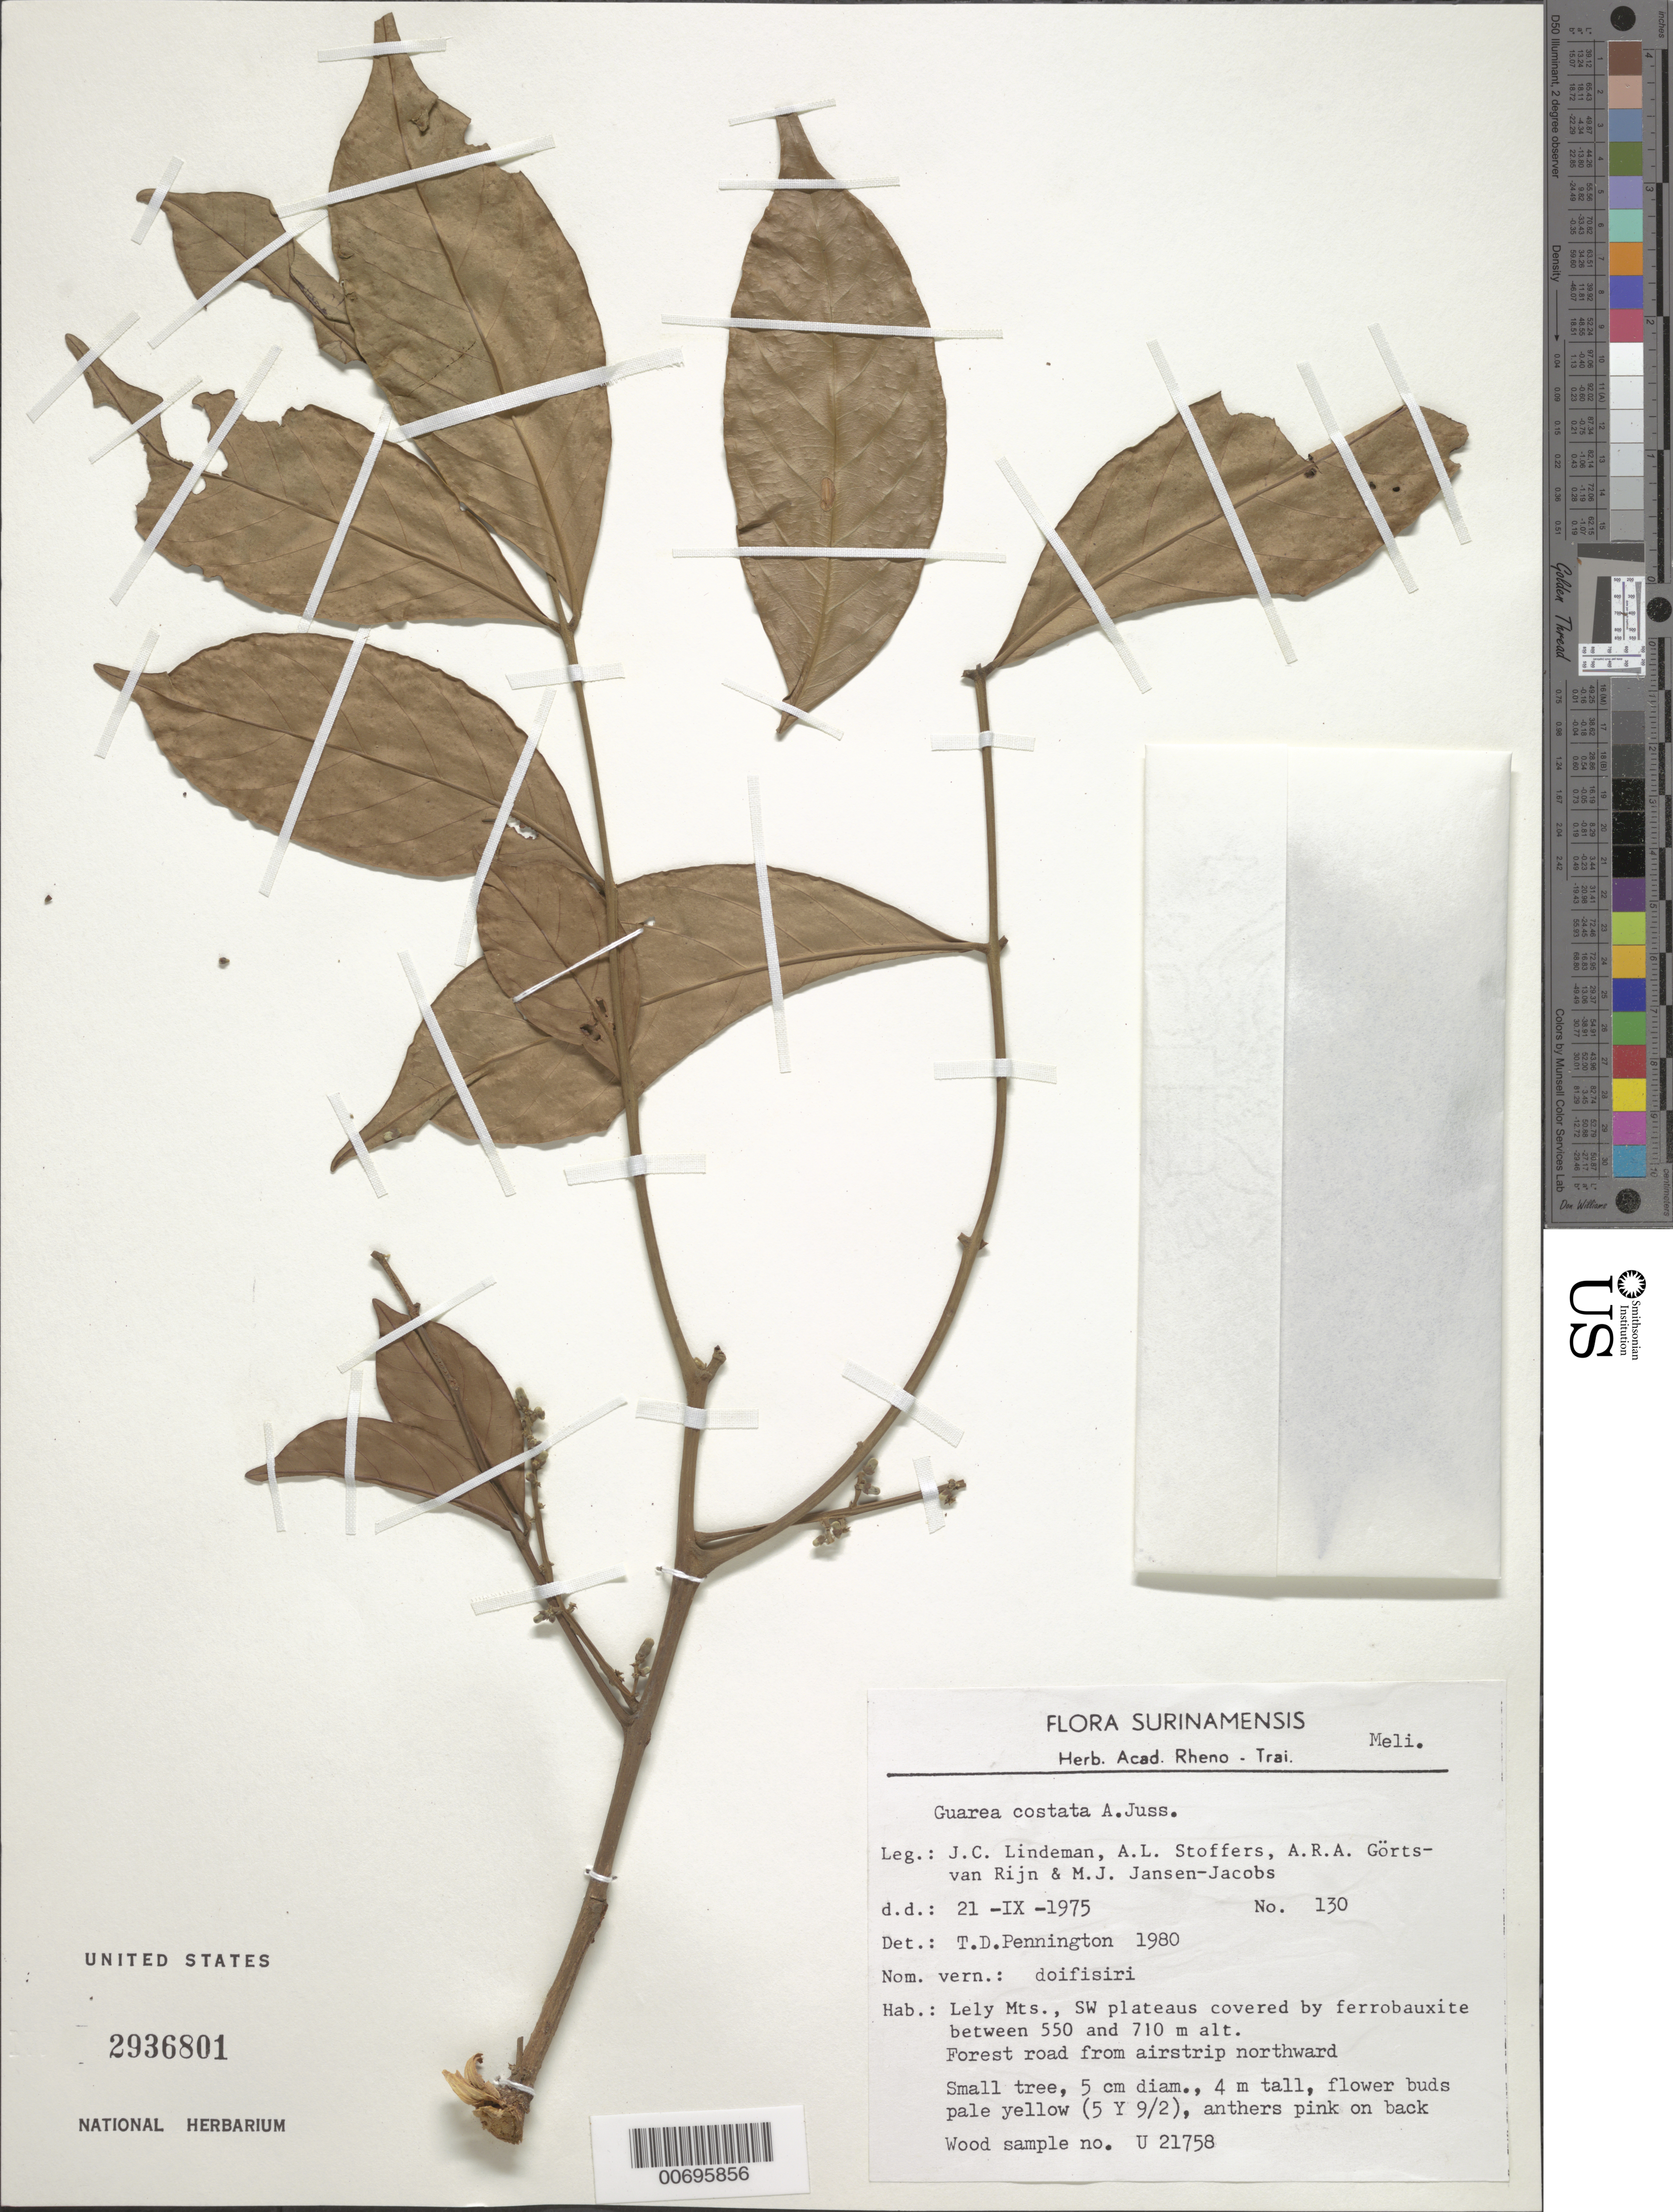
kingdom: Plantae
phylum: Tracheophyta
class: Magnoliopsida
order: Sapindales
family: Meliaceae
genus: Guarea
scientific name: Guarea costata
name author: A. Juss.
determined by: Pennington, T. D., (K)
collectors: J. C. Lindeman, A. Stoffers, A. .R. A. Görts-van Rijn & M. J. Jansen-Jacobs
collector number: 75 130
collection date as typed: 21-Sep-75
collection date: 1975-09-21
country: Suriname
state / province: Marowijne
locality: Lely Mts., SW plateaus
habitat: Forest road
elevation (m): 550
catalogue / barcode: US 2936801